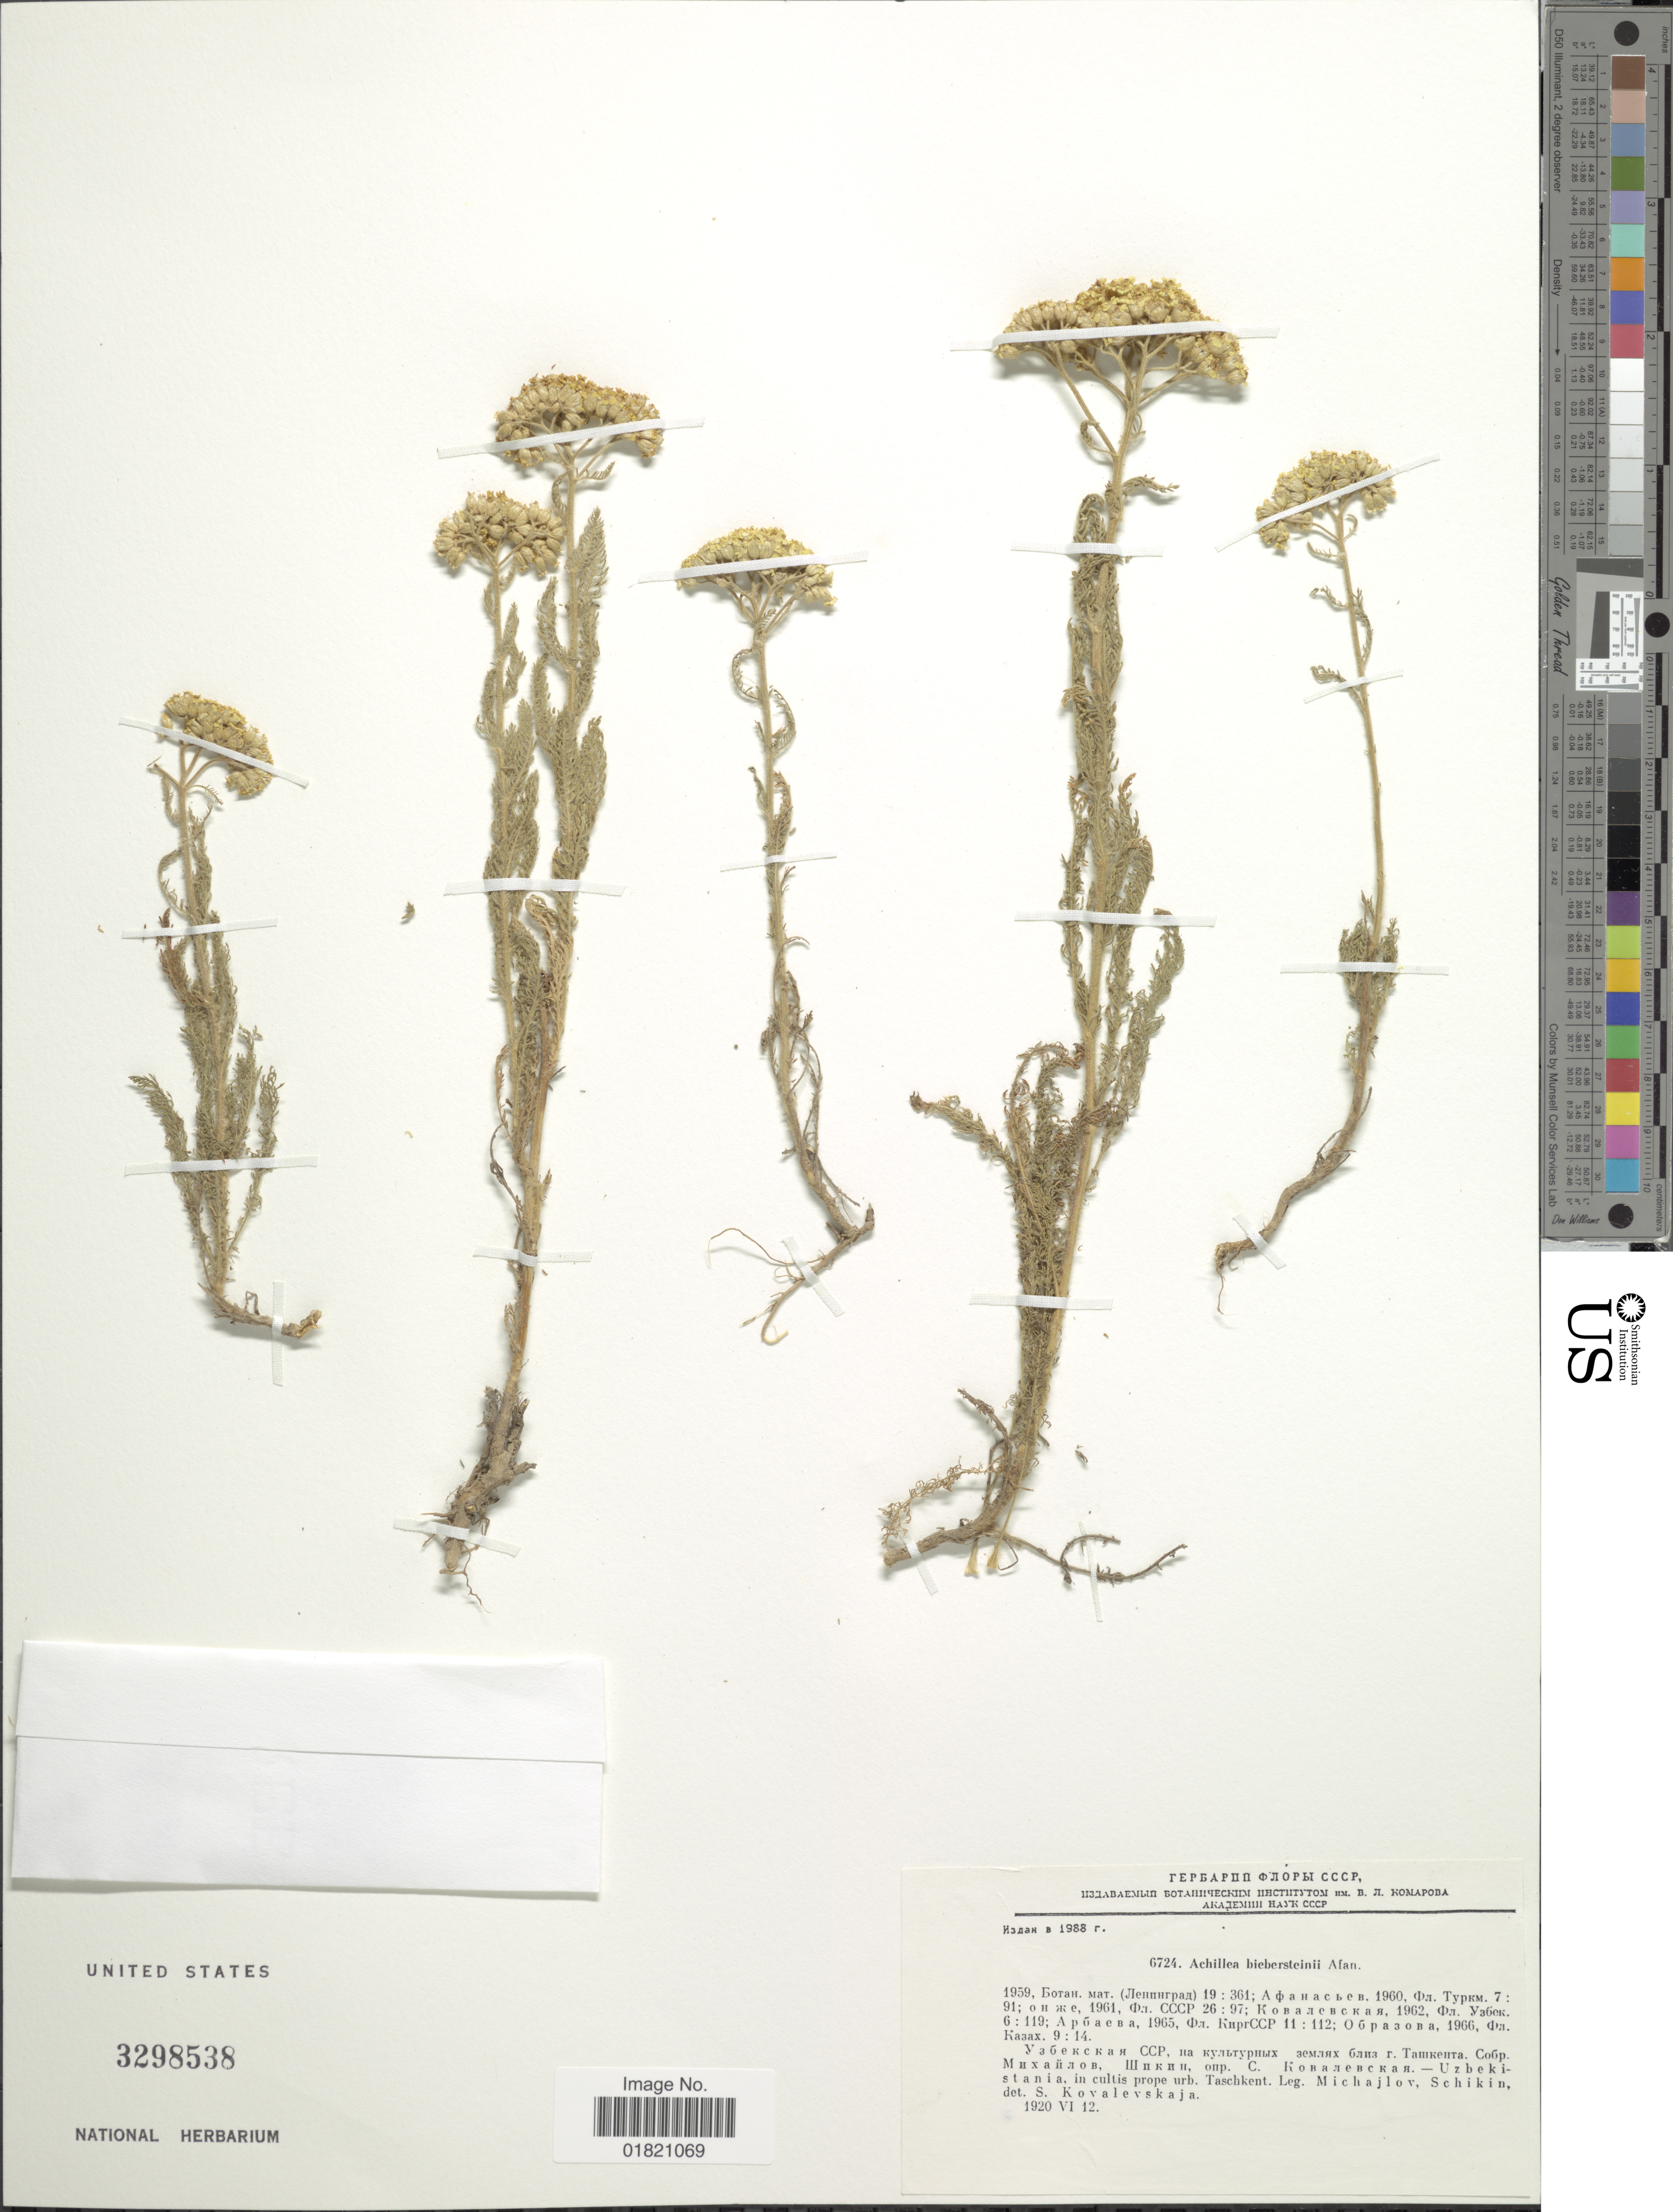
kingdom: Plantae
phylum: Tracheophyta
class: Magnoliopsida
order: Asterales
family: Asteraceae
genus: Achillea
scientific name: Achillea biebersteinii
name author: Afan.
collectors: Michajlov & Schikin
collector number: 6724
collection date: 1920-06-12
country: Uzbekistan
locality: In cultis prope urb. Taschkent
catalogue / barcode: US 3298538